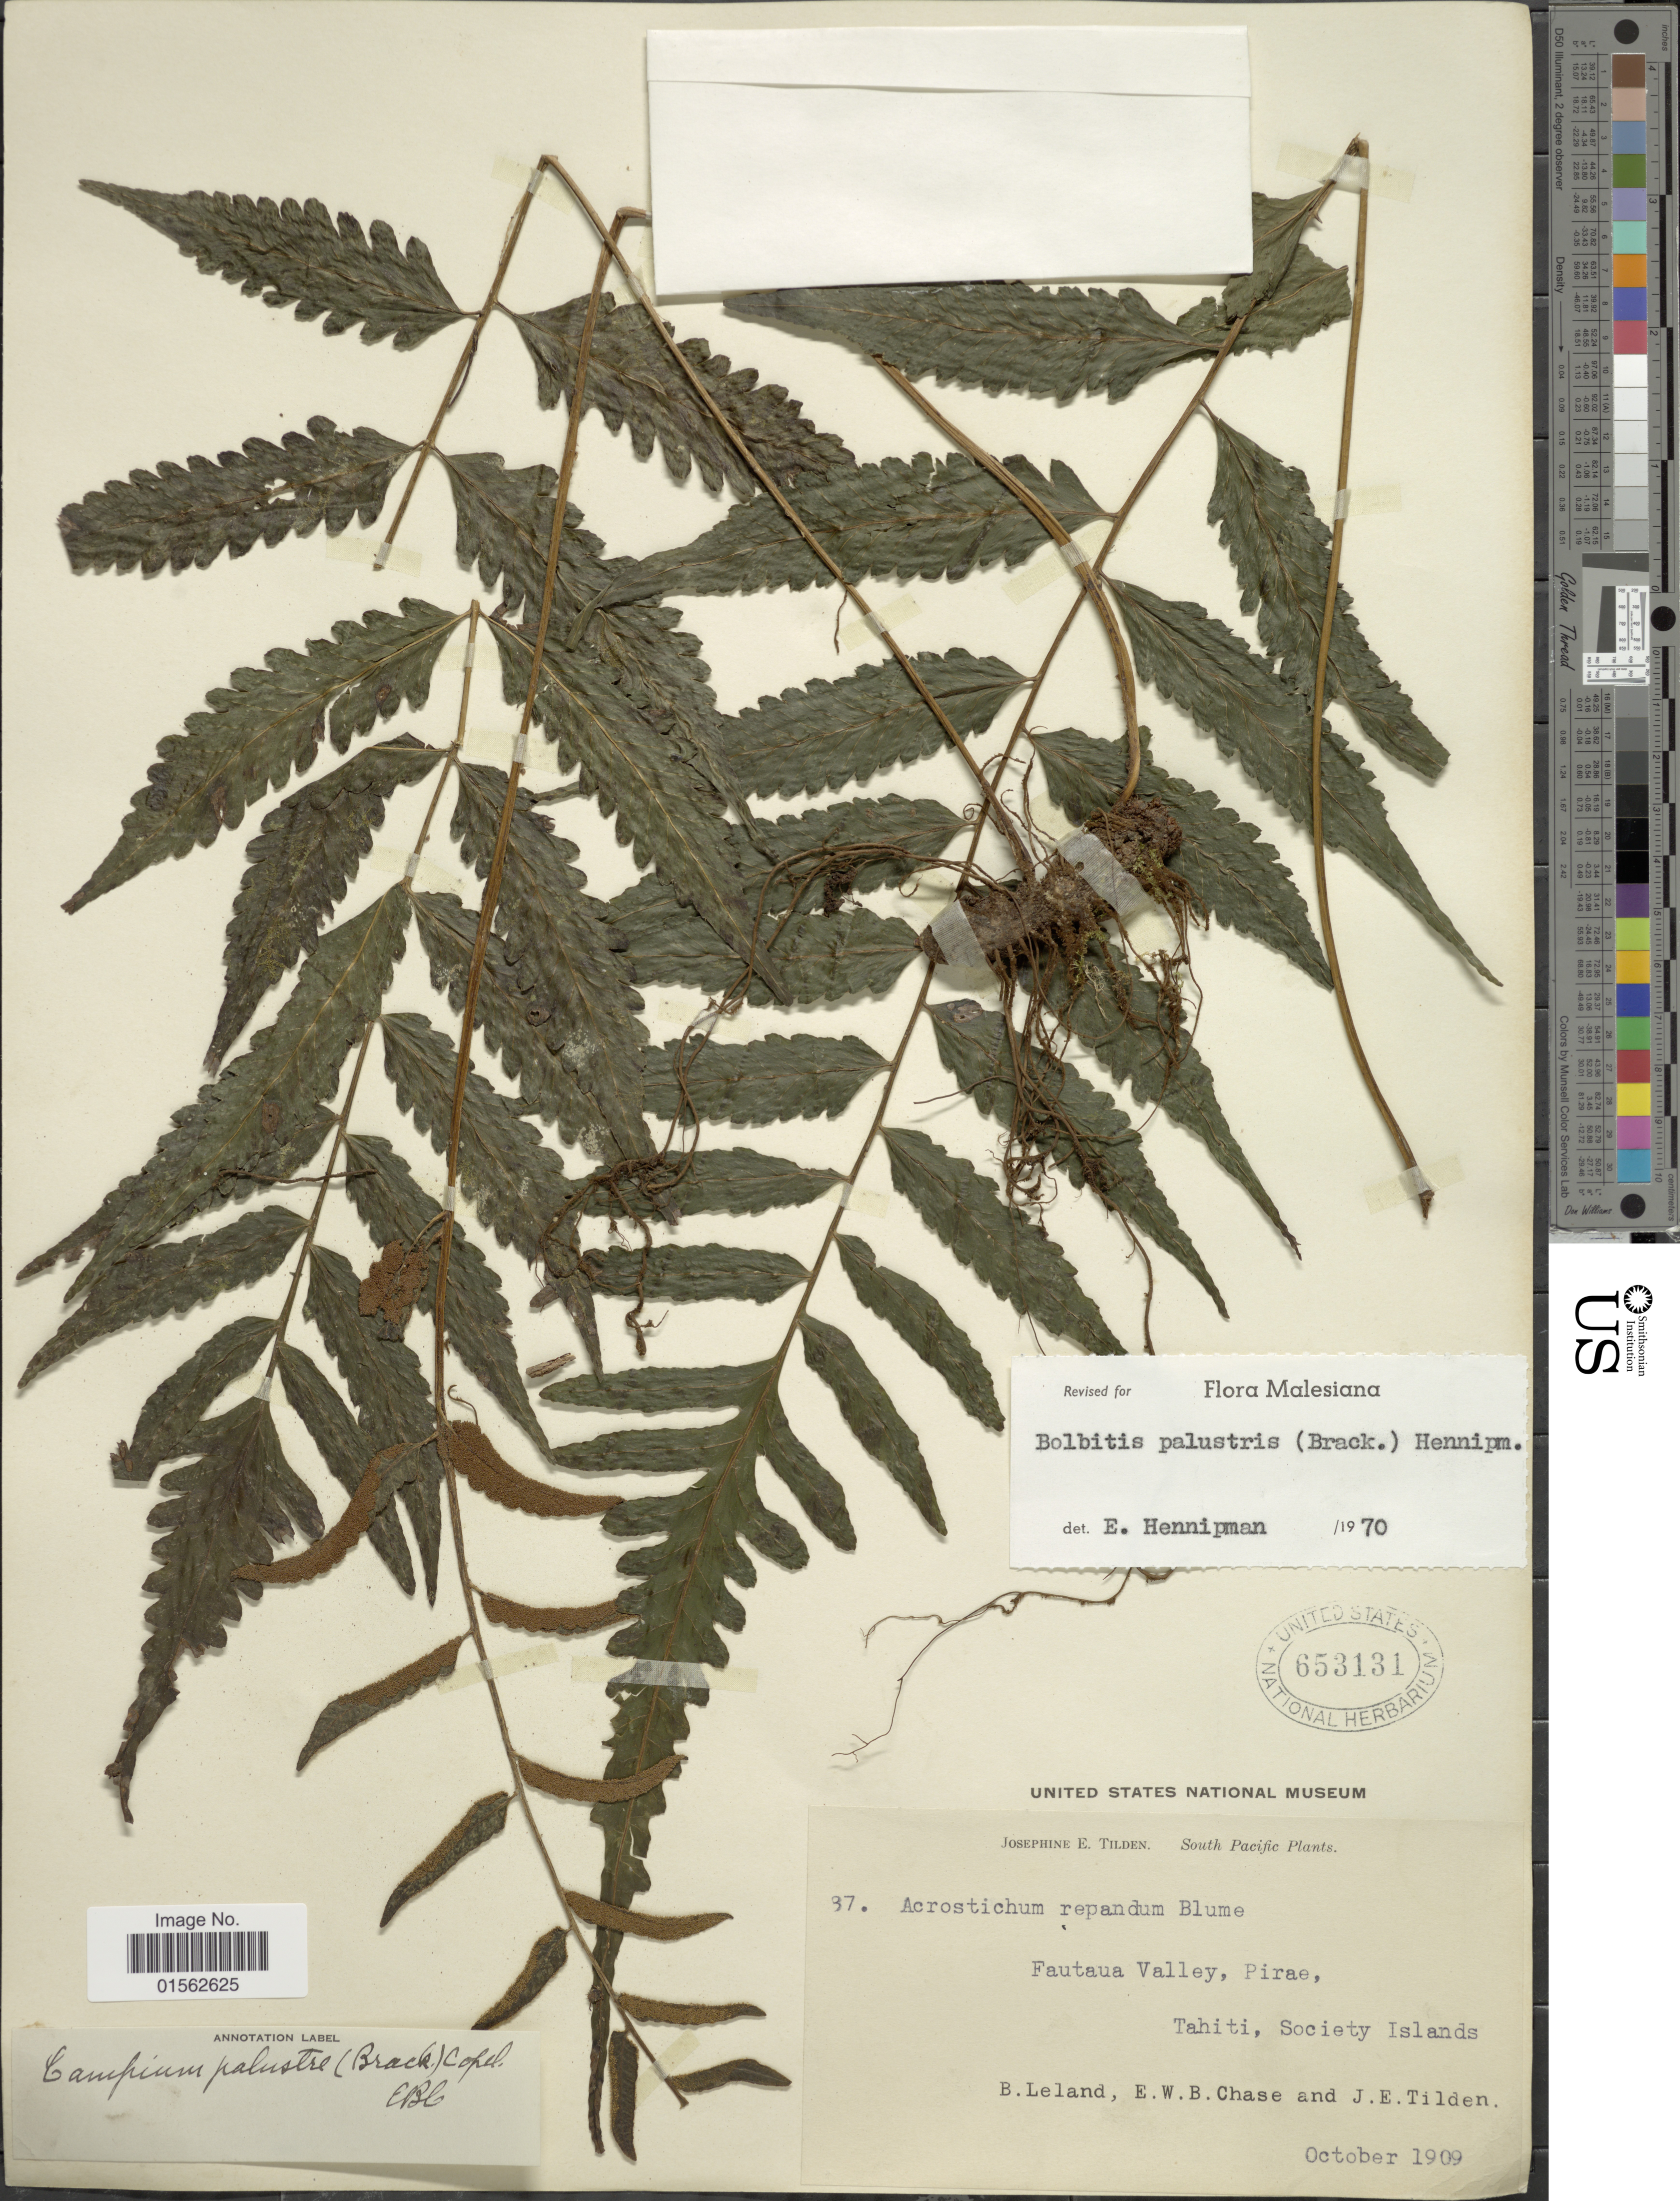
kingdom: Plantae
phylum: Tracheophyta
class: Polypodiopsida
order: Polypodiales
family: Dryopteridaceae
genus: Bolbitis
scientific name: Bolbitis palustris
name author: (Brack.) Hennipman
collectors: B. Leland, E. W. Chase & J. E. Tilden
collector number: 37*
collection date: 1909-10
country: French Polynesia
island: Tahiti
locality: Fautaua Valley, Pirae, tahiti, Society Islands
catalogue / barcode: US 653131